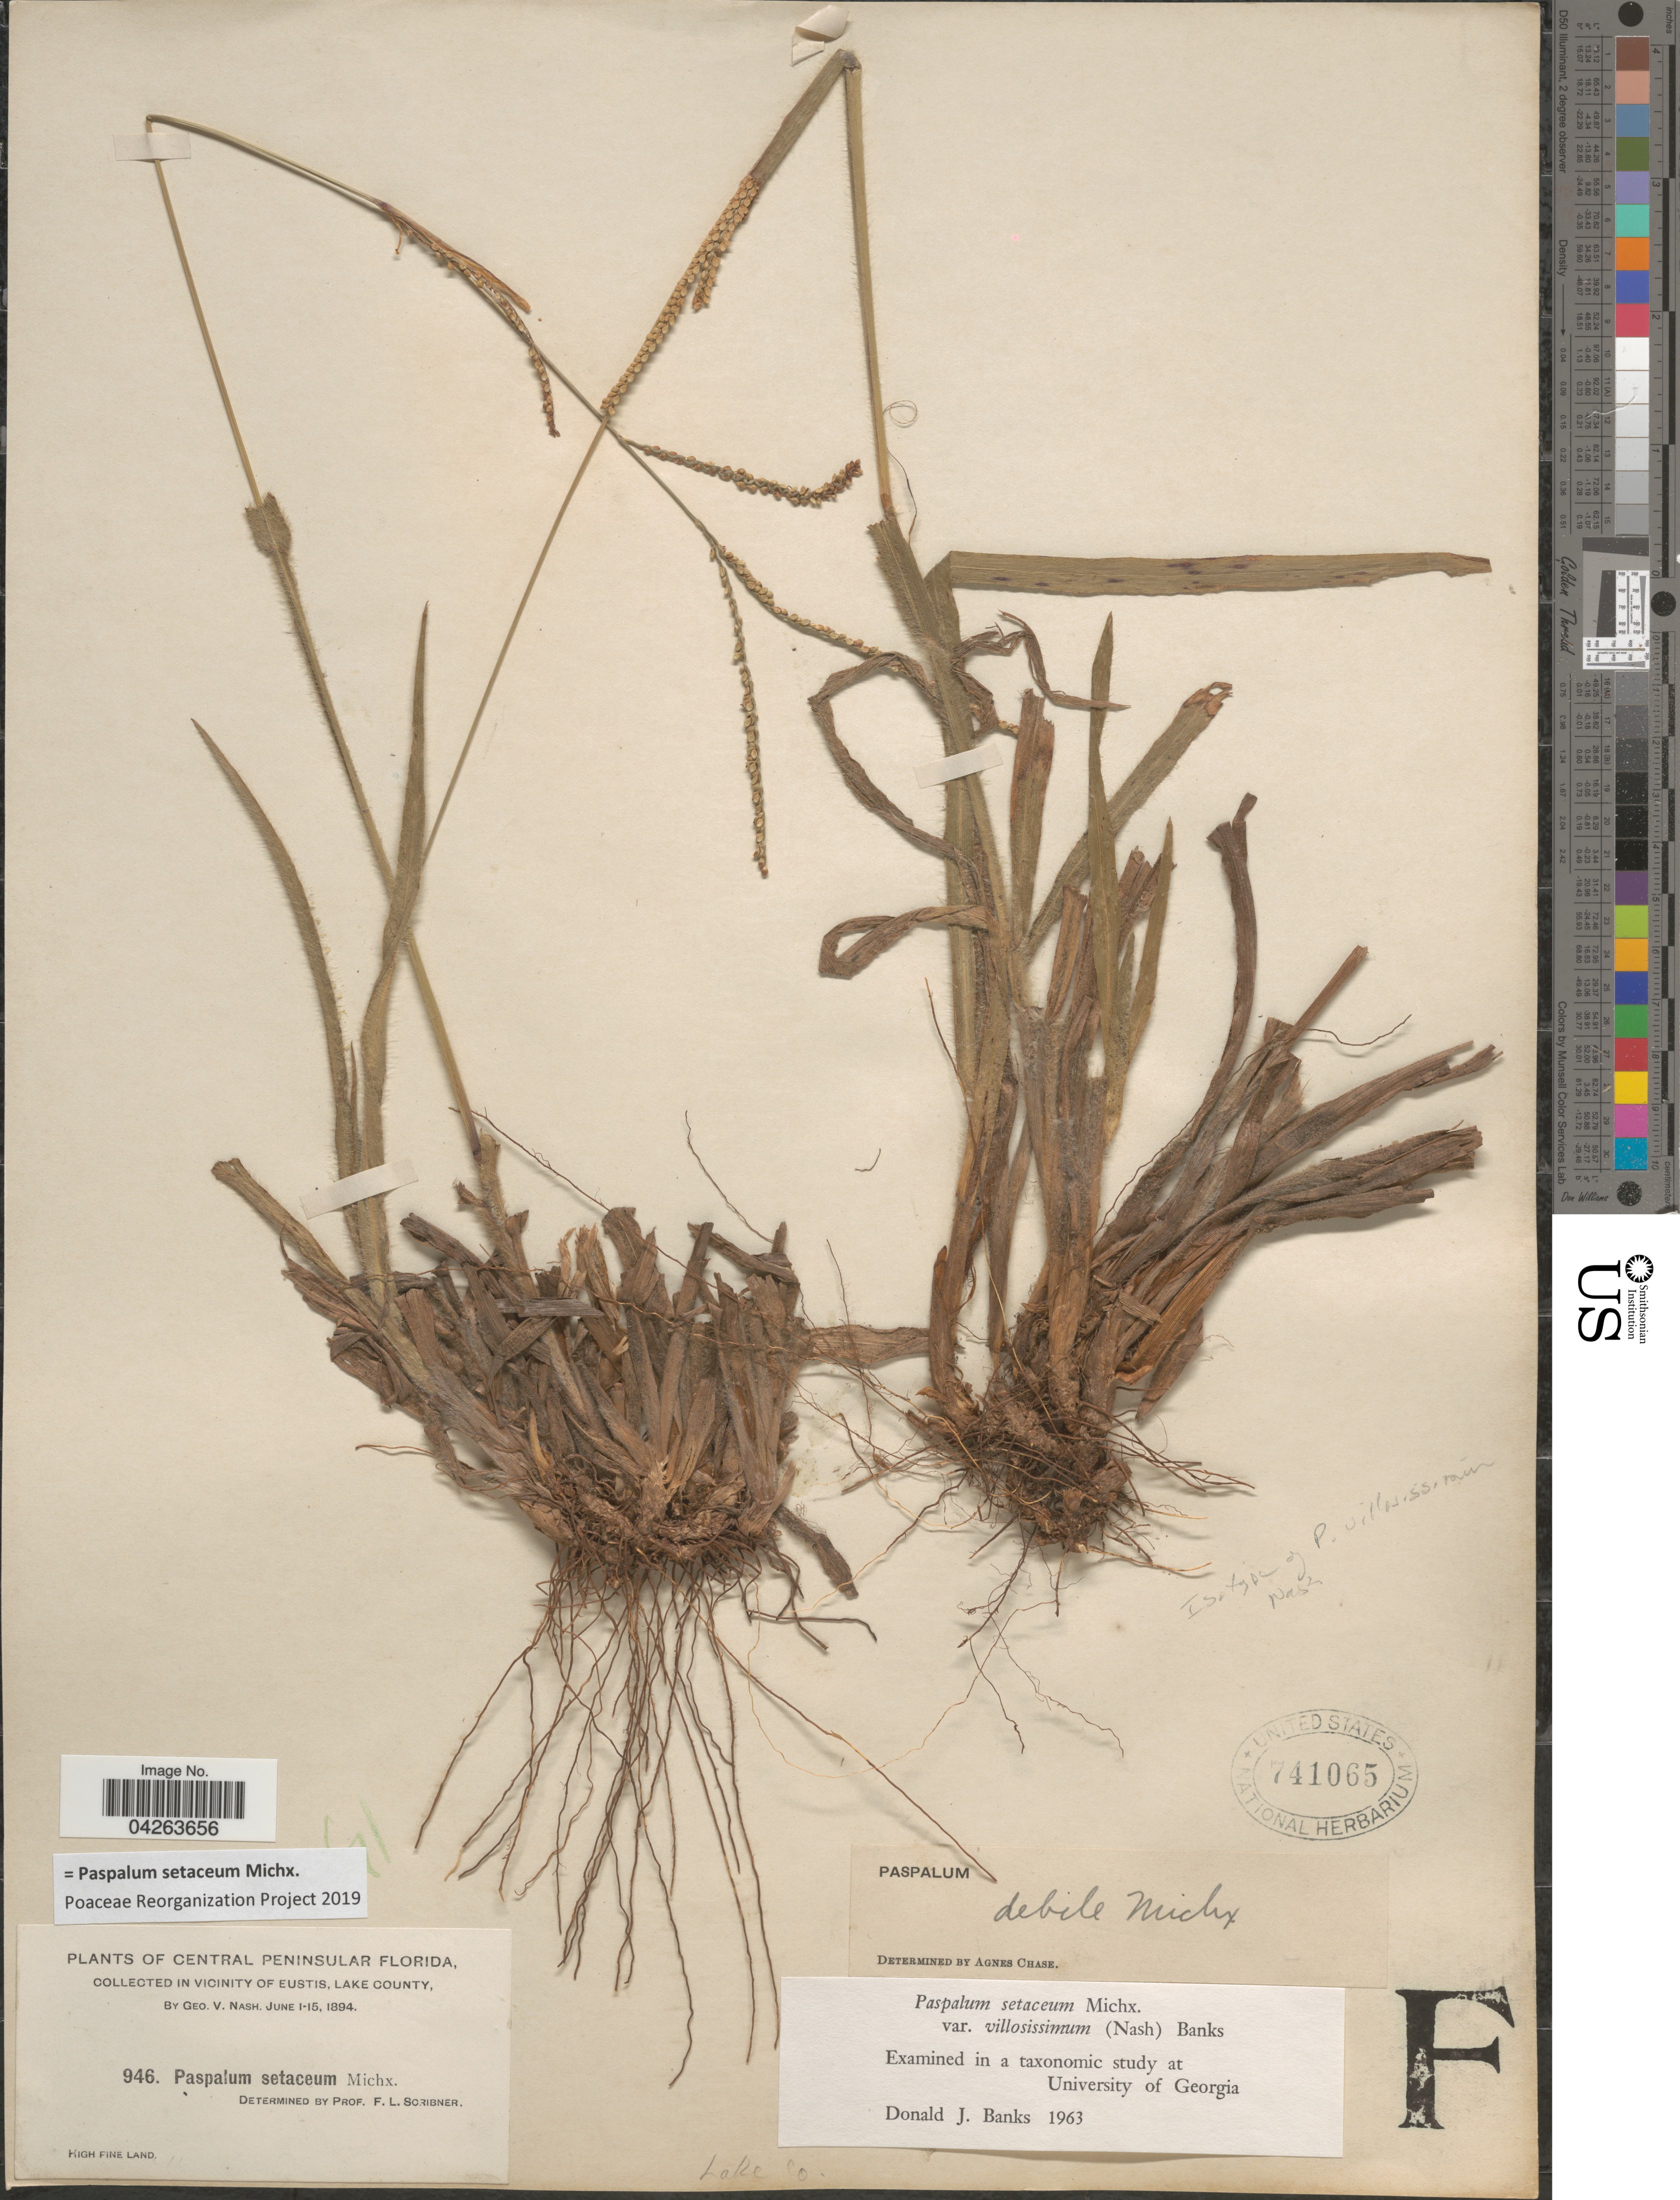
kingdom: Plantae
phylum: Tracheophyta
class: Liliopsida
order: Poales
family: Poaceae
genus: Paspalum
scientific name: Paspalum setaceum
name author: Michx.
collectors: G. V. Nash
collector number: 946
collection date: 1894-06-01/1894-06-15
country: United States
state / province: Florida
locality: Central Peninsular Florida. In Vicinity Of Eustis, Lake County.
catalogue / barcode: US 741065